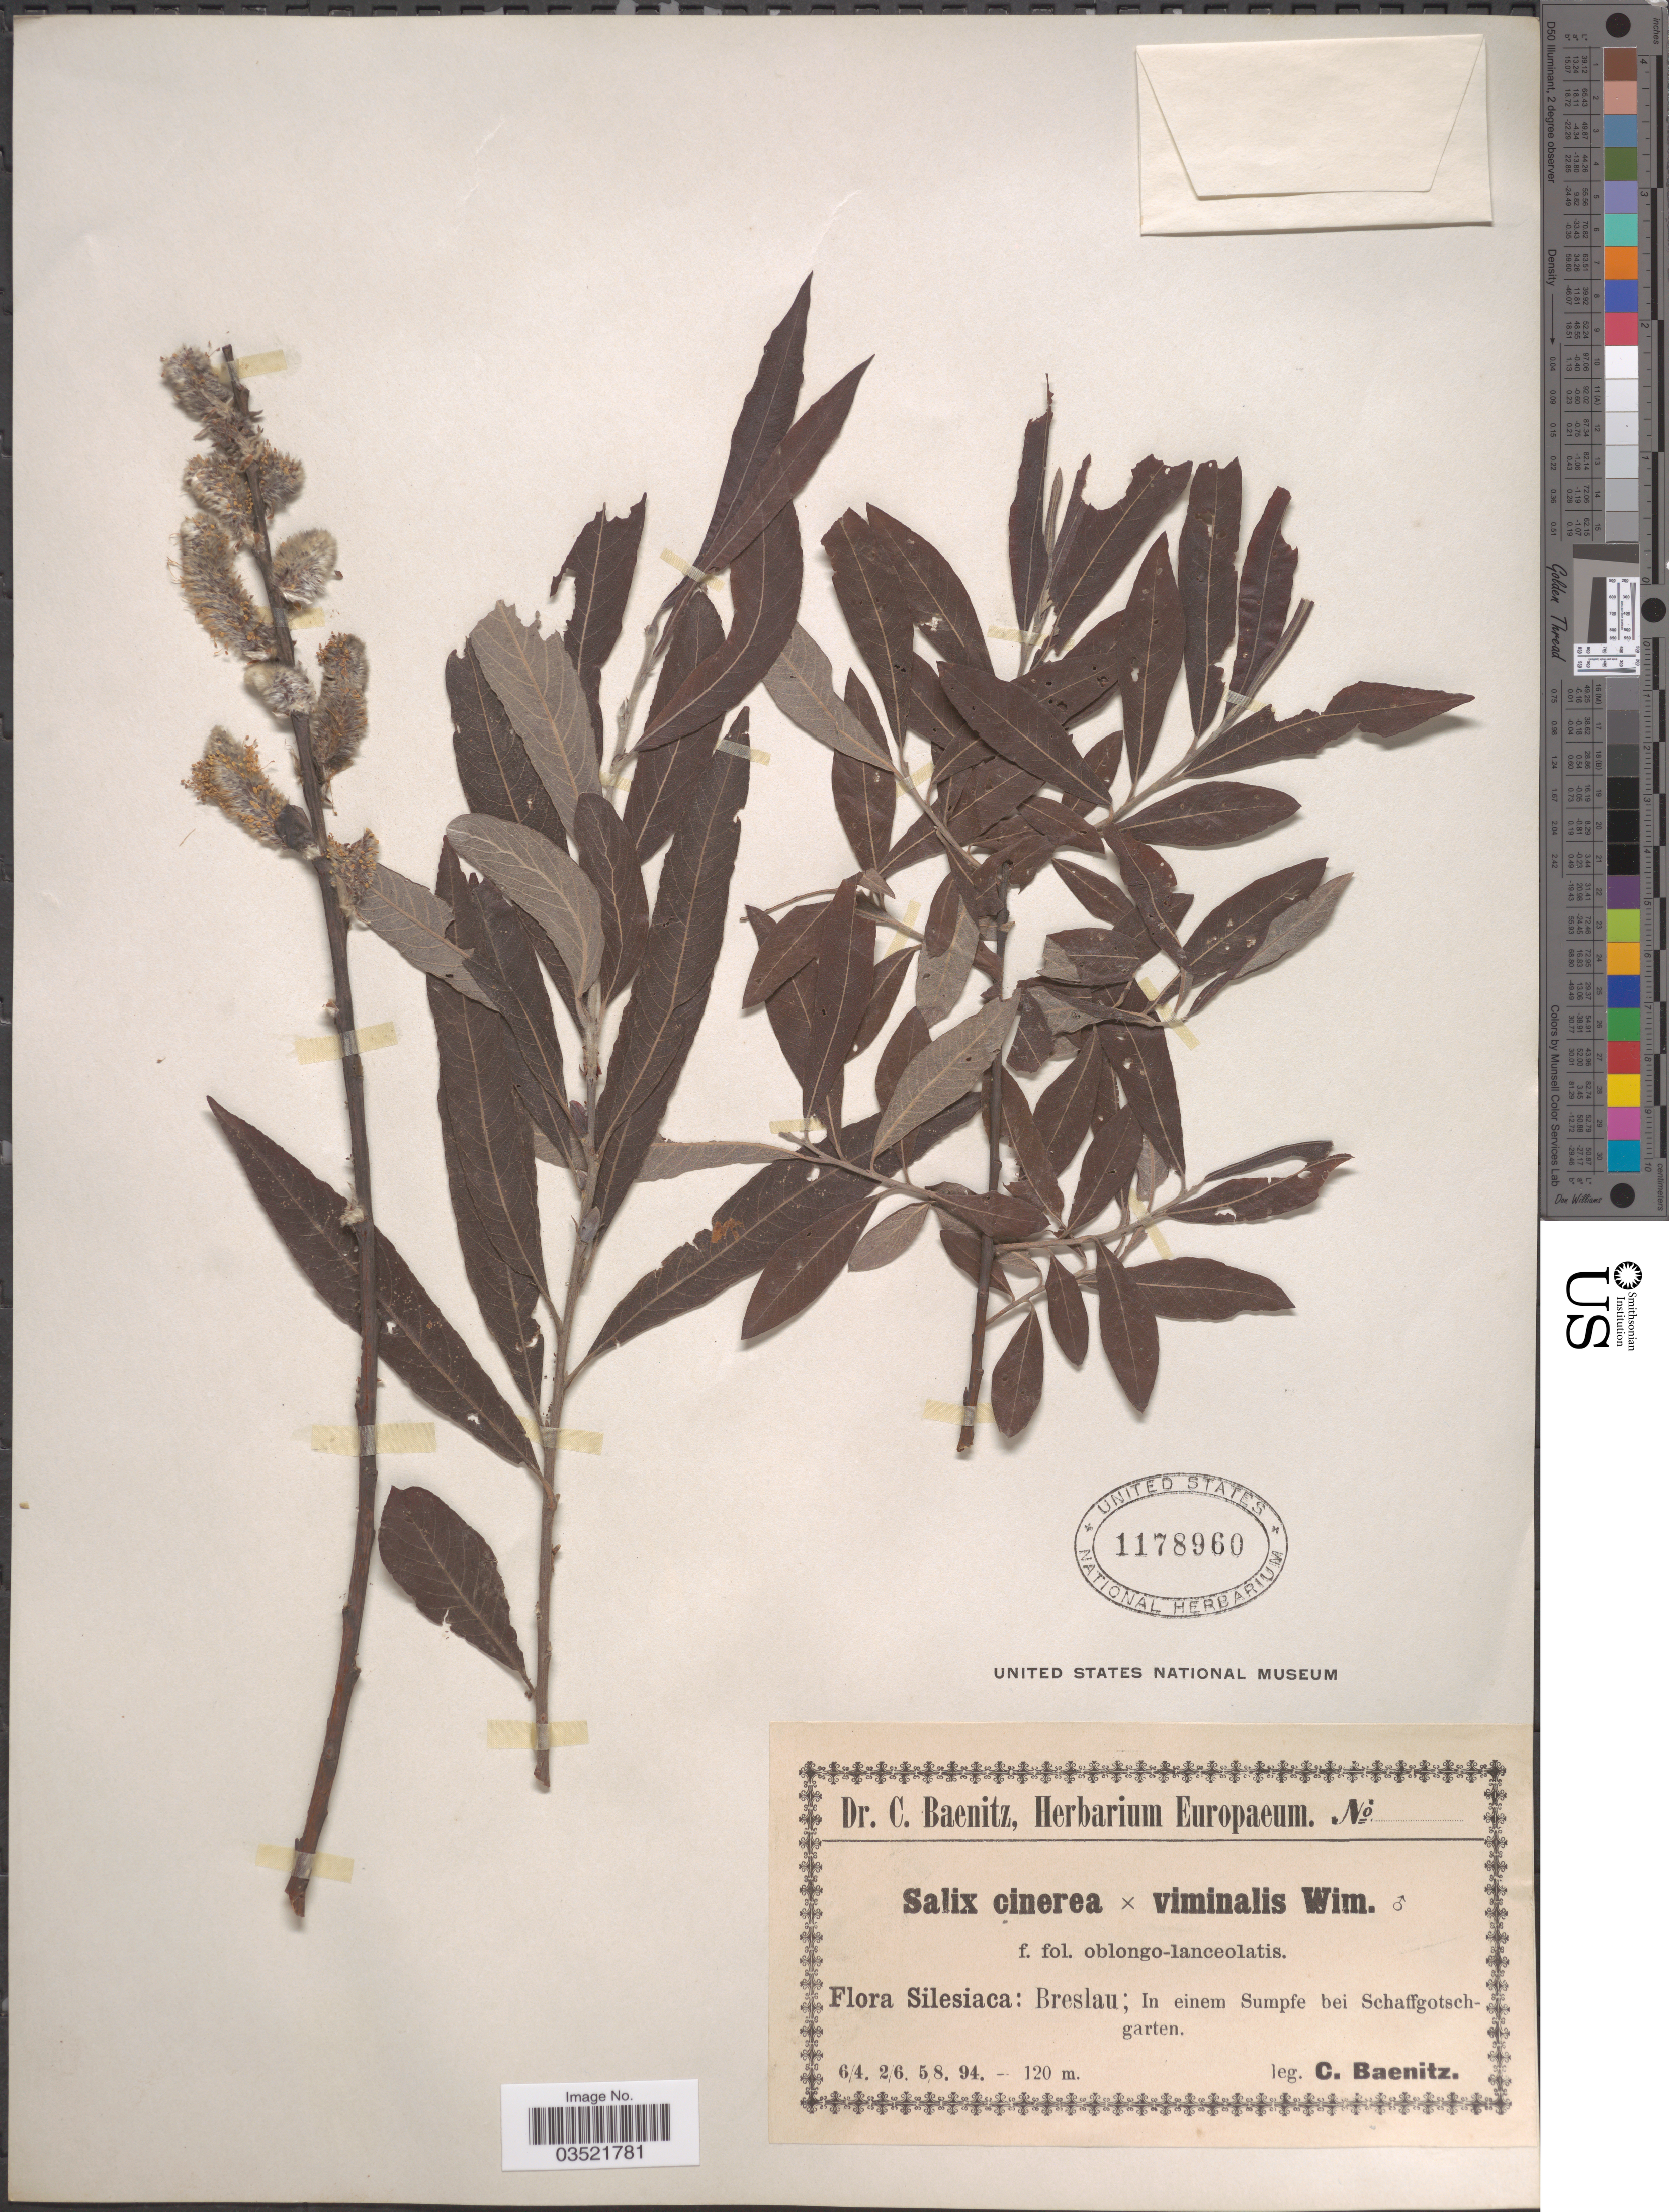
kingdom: Plantae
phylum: Tracheophyta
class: Magnoliopsida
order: Malpighiales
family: Salicaceae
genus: Salix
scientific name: Salix cinerea x S. viminalis L.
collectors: C. G. Baenitz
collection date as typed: Transcribed d/m/y: 6/4/94 to 5/8/94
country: Poland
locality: Silesiaca: Breslau; In einem Sumpfe bei Schaffgotschgarten.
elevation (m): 120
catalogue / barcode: US 1178960